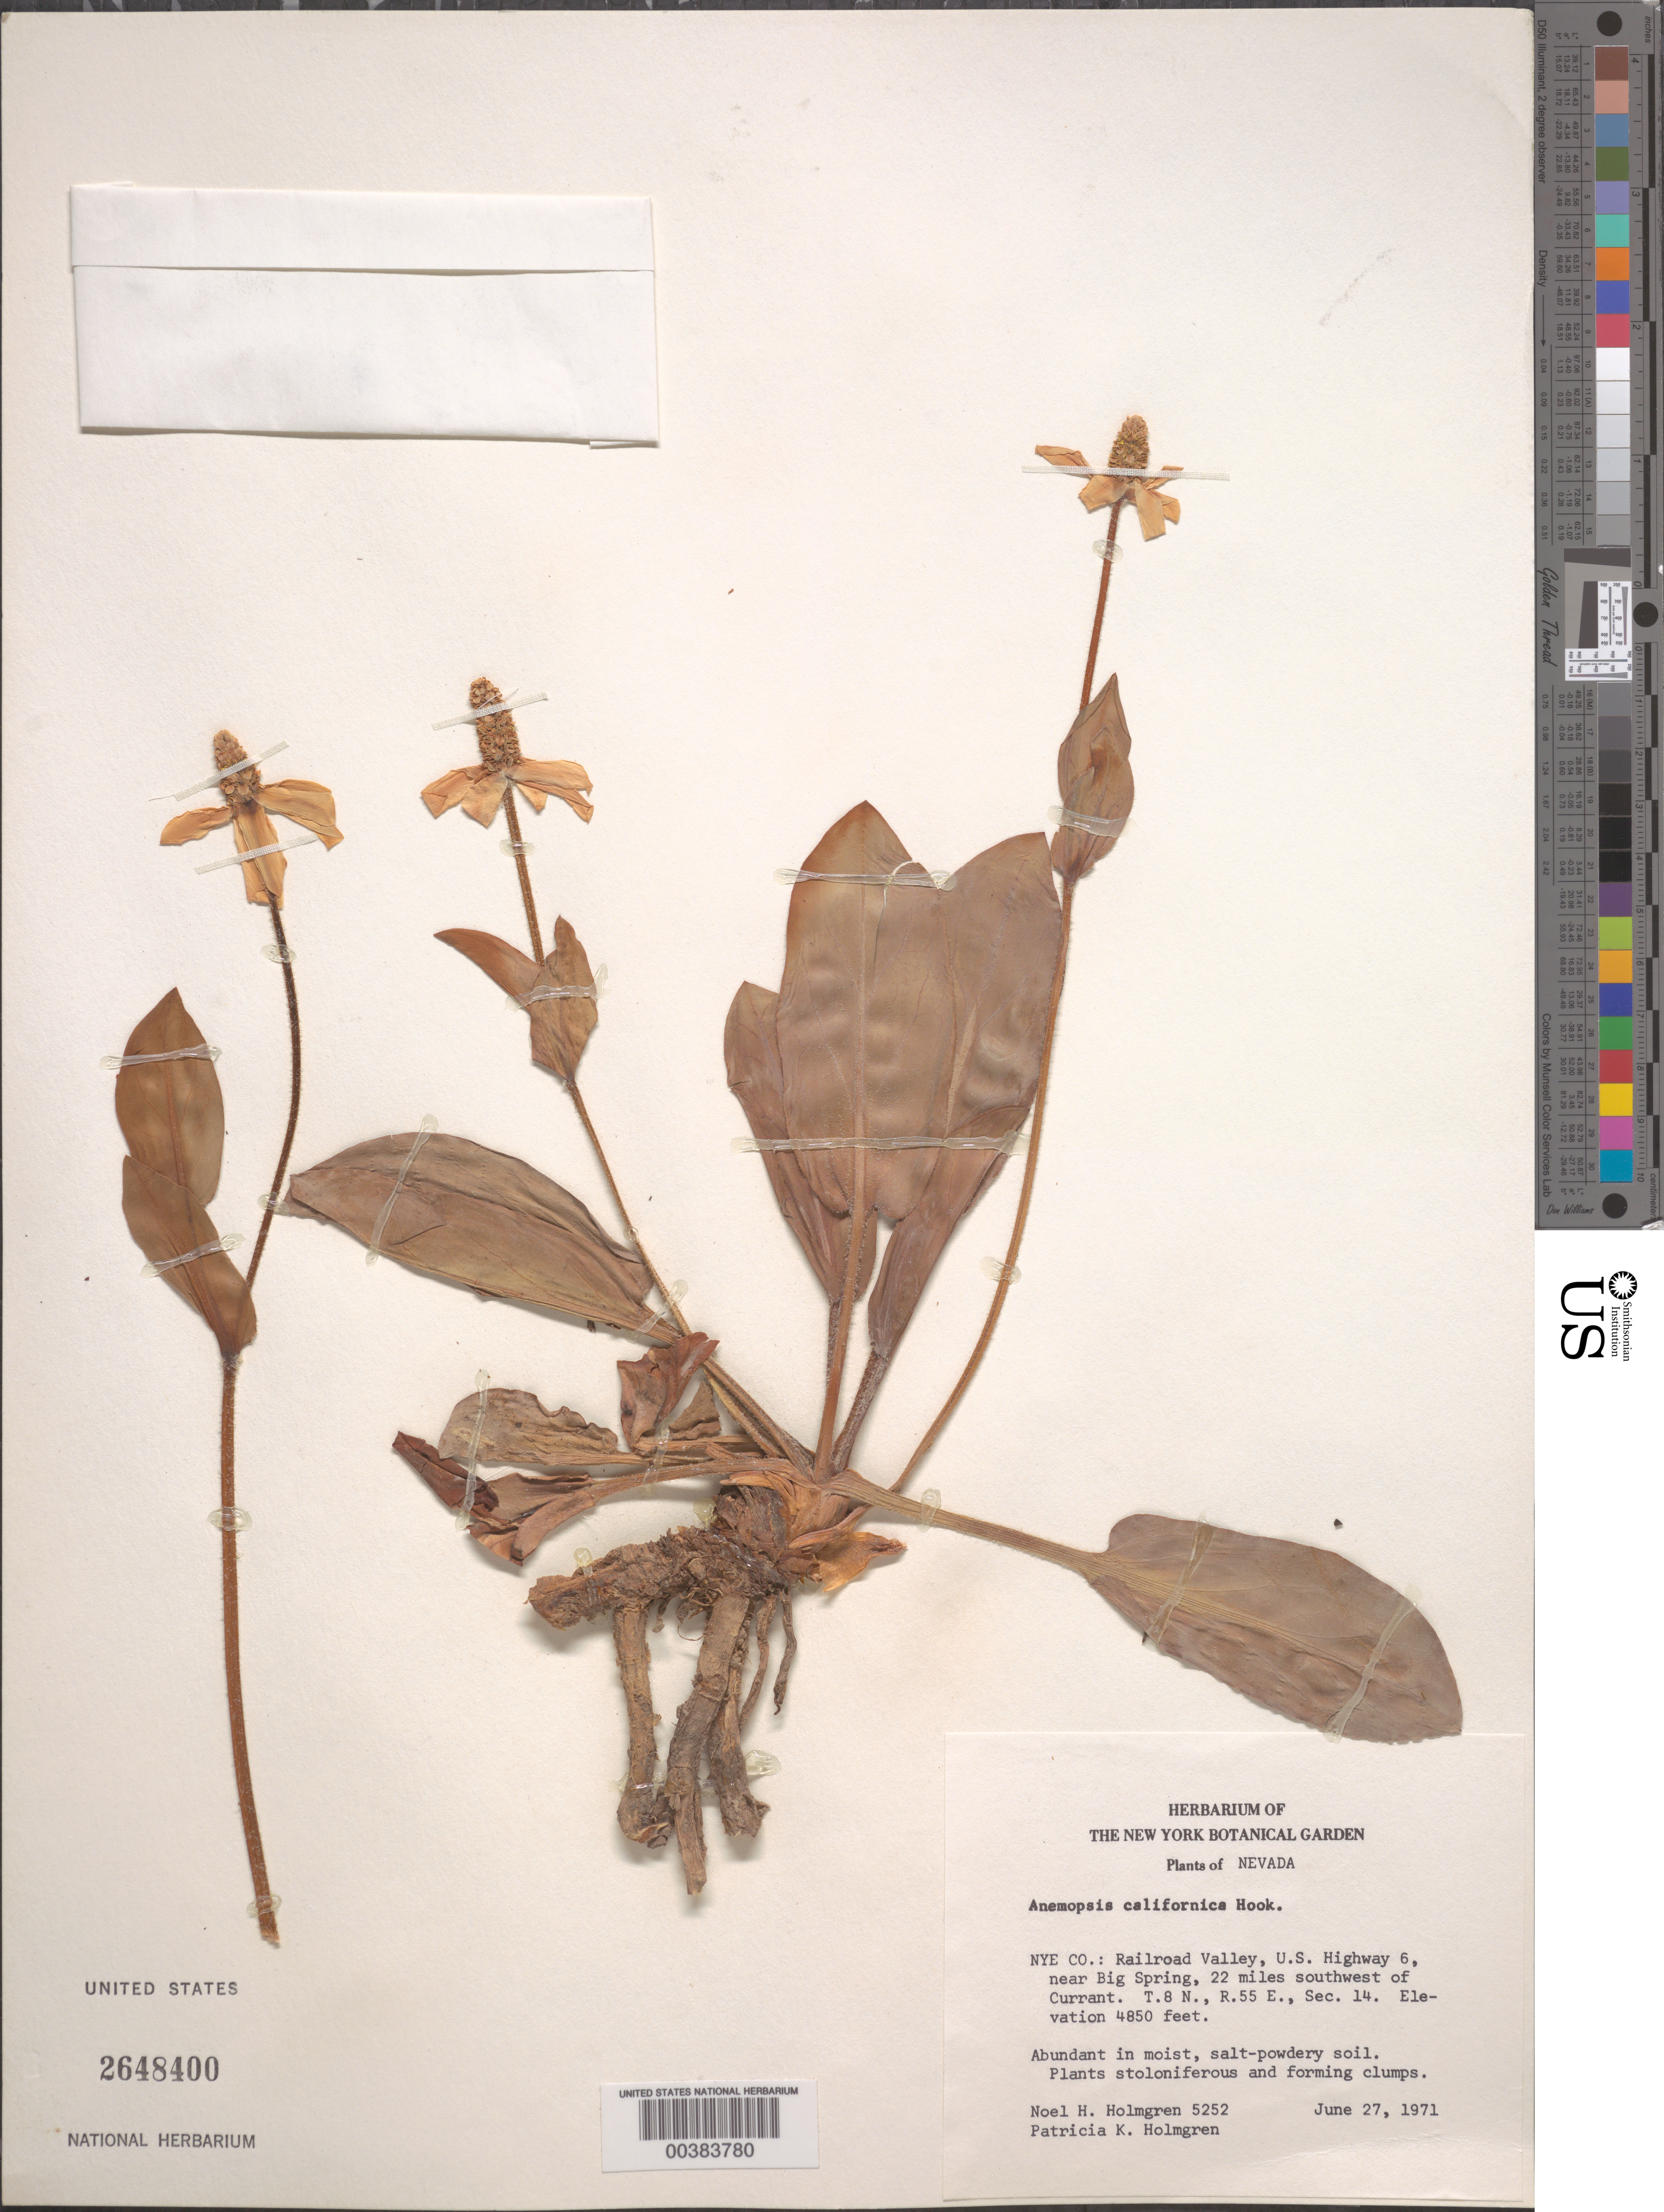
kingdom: Plantae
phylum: Tracheophyta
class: Magnoliopsida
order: Piperales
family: Saururaceae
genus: Anemopsis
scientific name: Anemopsis californica var. typica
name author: Kelso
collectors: N. H. Holmgren & P. K. Holmgren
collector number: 5252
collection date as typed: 27 Jun 1971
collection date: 1971-06-27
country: United States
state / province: Nevada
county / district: Nye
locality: Railroad valley, near big spring, sw of currant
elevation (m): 1478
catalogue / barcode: US 2648400